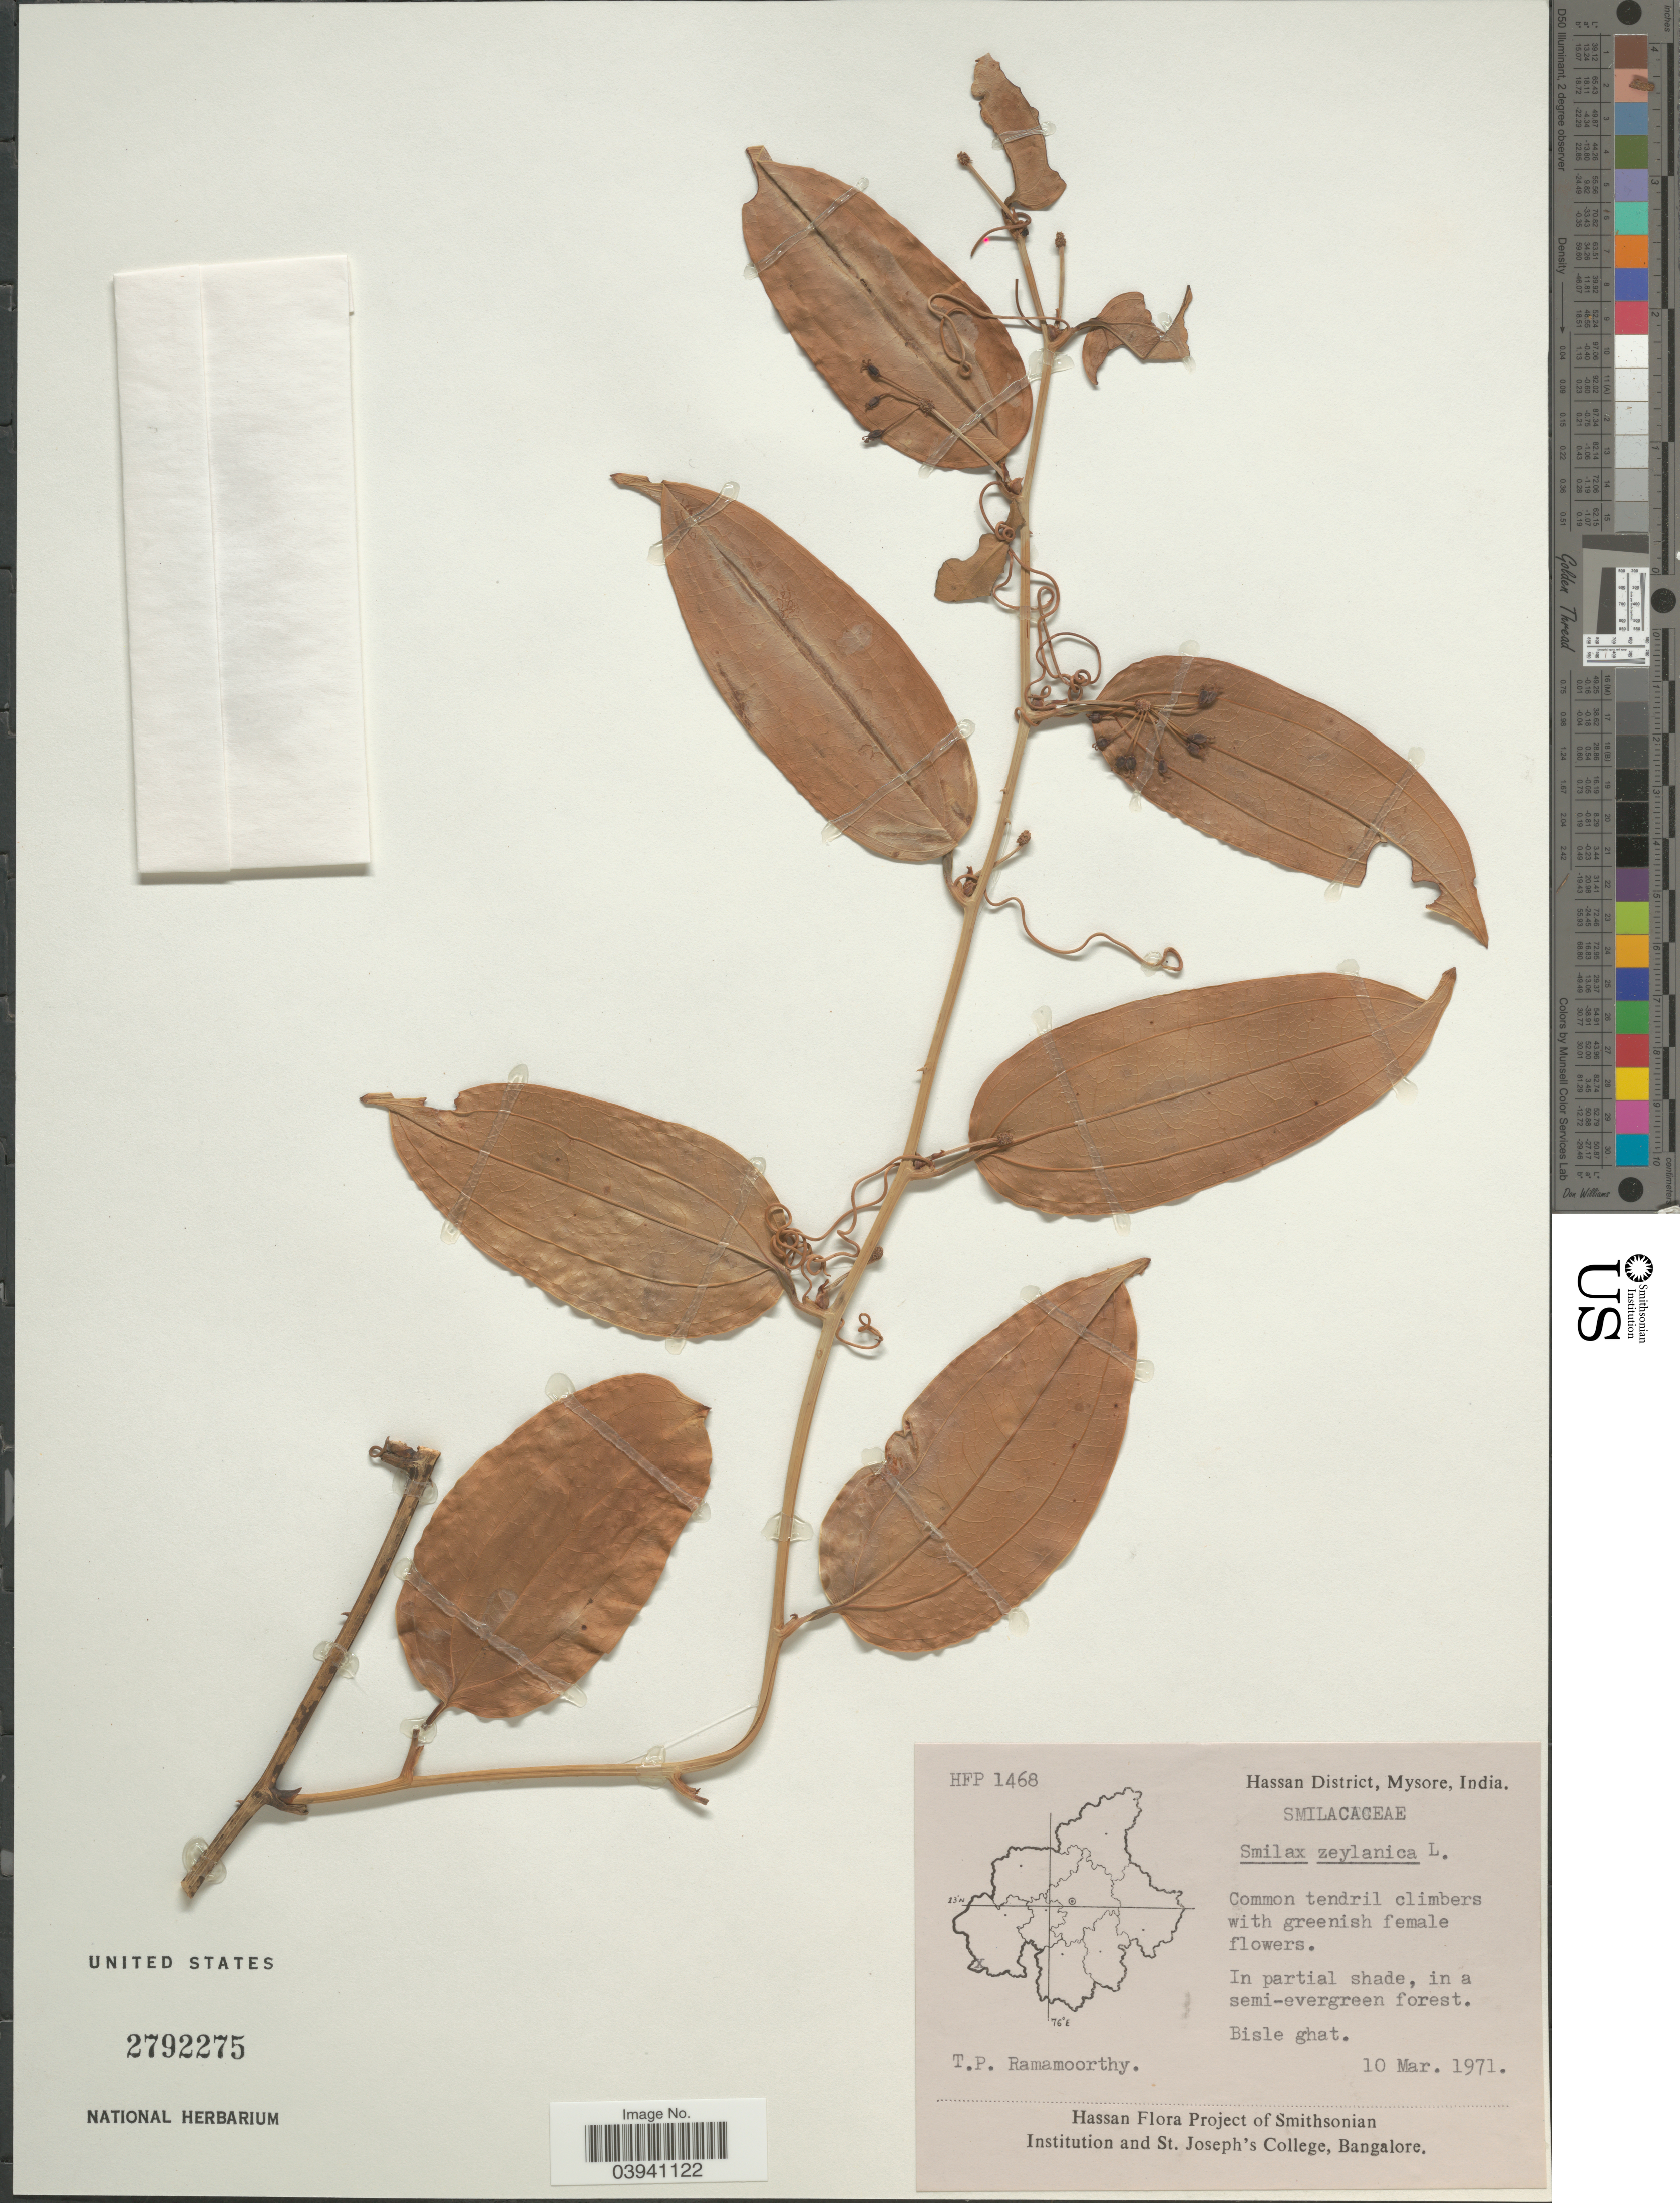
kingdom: Plantae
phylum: Tracheophyta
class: Liliopsida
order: Liliales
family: Smilacaceae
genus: Smilax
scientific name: Smilax zeylanica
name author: L.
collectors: T. P. Ramamoorthy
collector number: HFP 1468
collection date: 1971-03-10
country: India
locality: Hassan District, Mysore. Bisle ghat.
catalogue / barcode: US 2792275